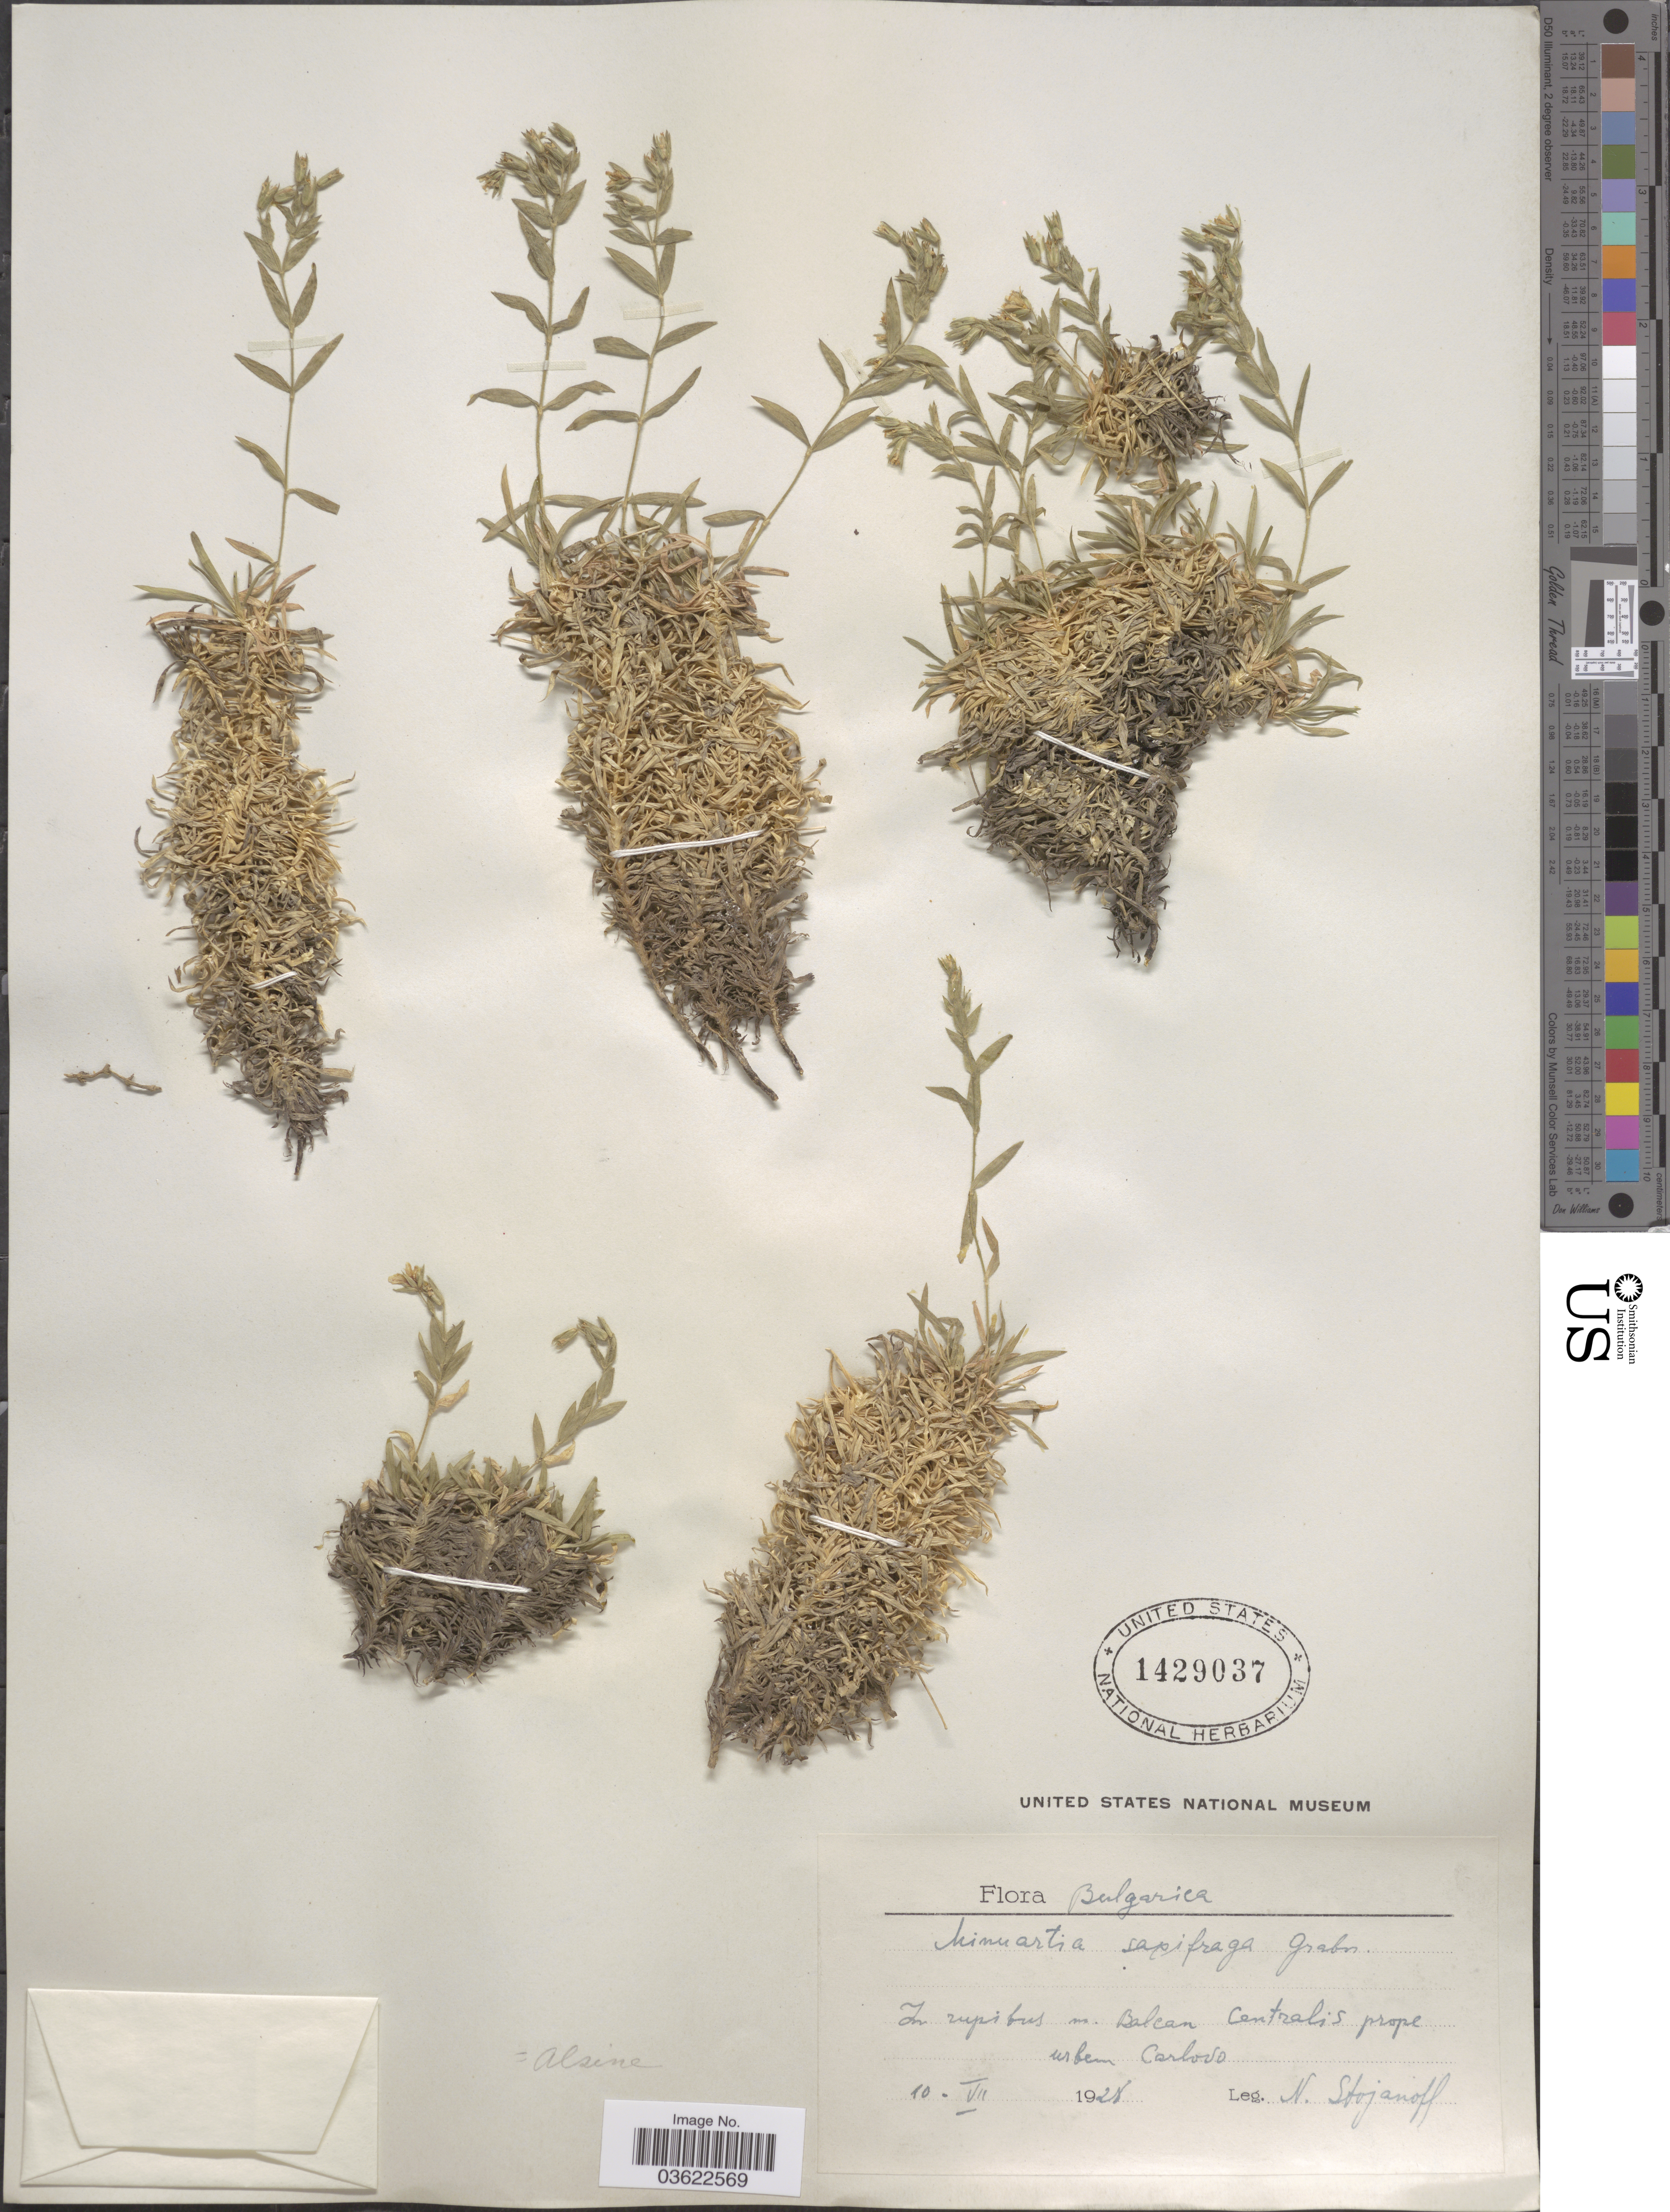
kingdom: Plantae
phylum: Tracheophyta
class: Magnoliopsida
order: Caryophyllales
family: Caryophyllaceae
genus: Mcneillia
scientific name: Mcneillia saxifraga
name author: (Friv.) Dillenb. & Kadereit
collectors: N. Stojanoff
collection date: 1928-07-10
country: Bulgaria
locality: In rupibus m. Balcan Centralis prope urbem Carlovo.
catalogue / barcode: US 1429037